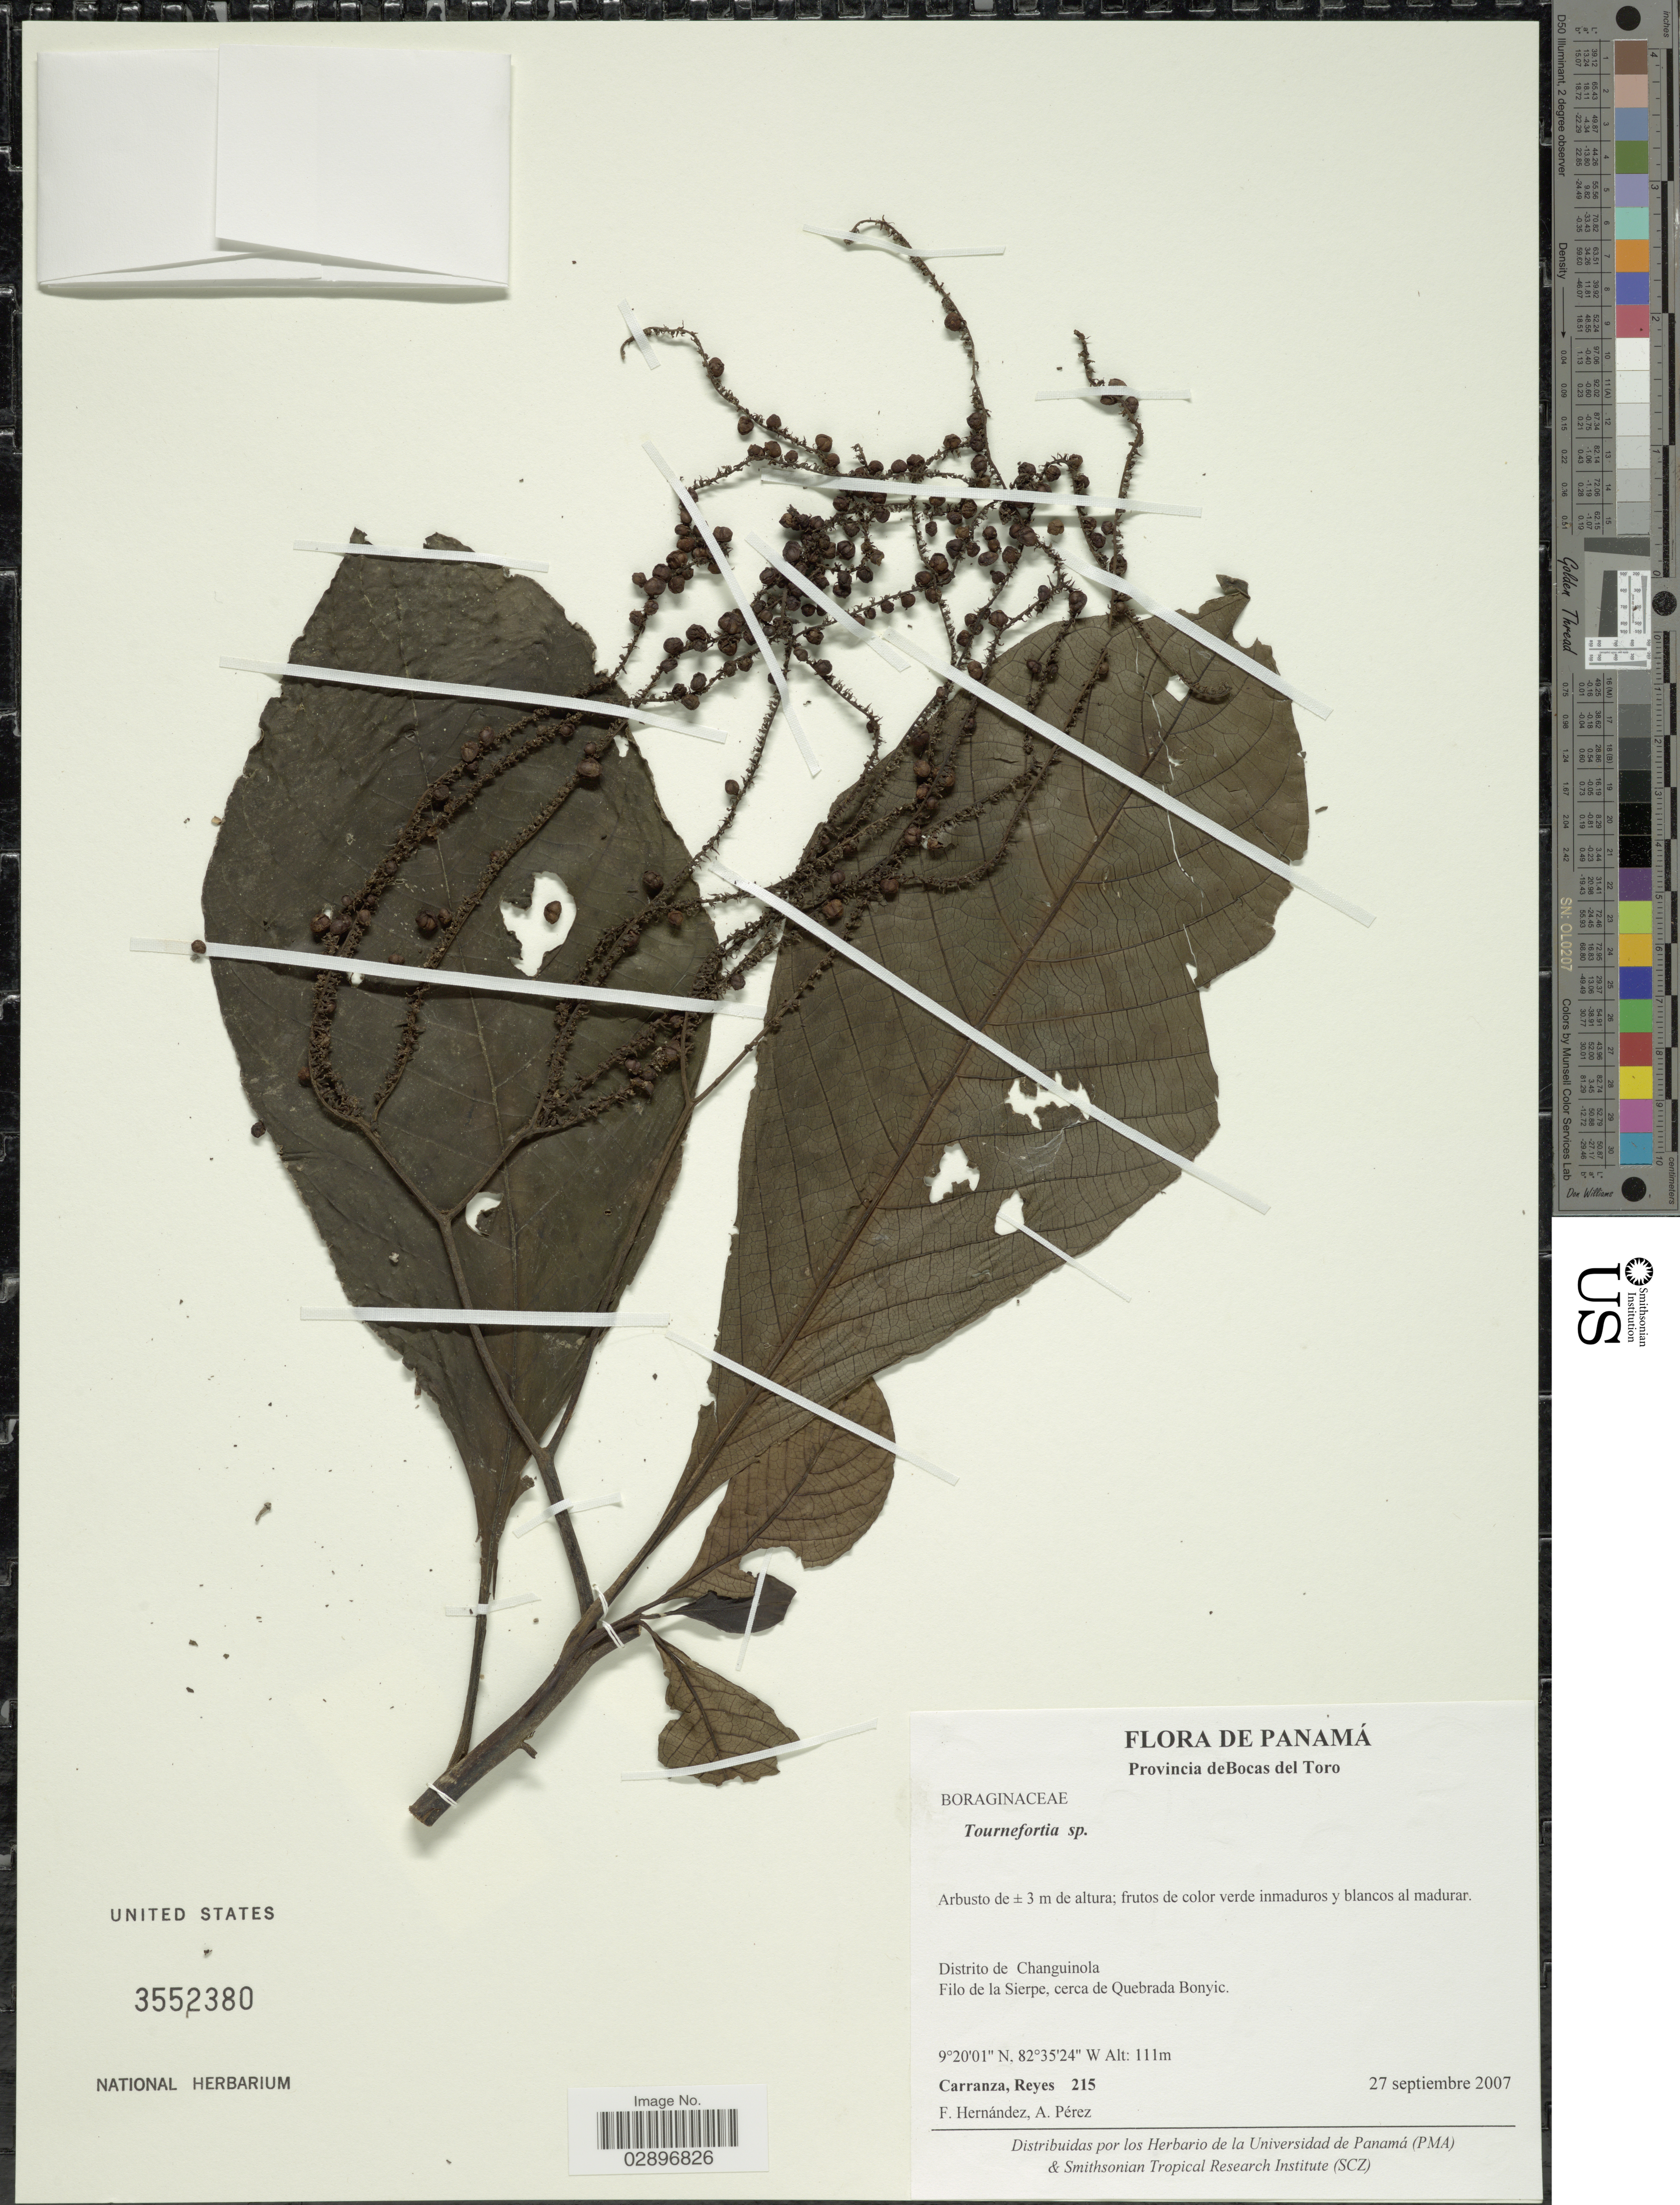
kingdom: Plantae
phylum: Tracheophyta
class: Magnoliopsida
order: Boraginales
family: Heliotropiaceae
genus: Tournefortia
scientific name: Tournefortia sp.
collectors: R. Carranza, F. Hernandez & A. Pérez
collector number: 215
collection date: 2007-09-27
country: Panama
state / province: Bocas del Toro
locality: Distrito de Changuinola. Filo de la Sierpe, cerca de Quebrada Bonyic.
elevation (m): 111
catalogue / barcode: US 3552380